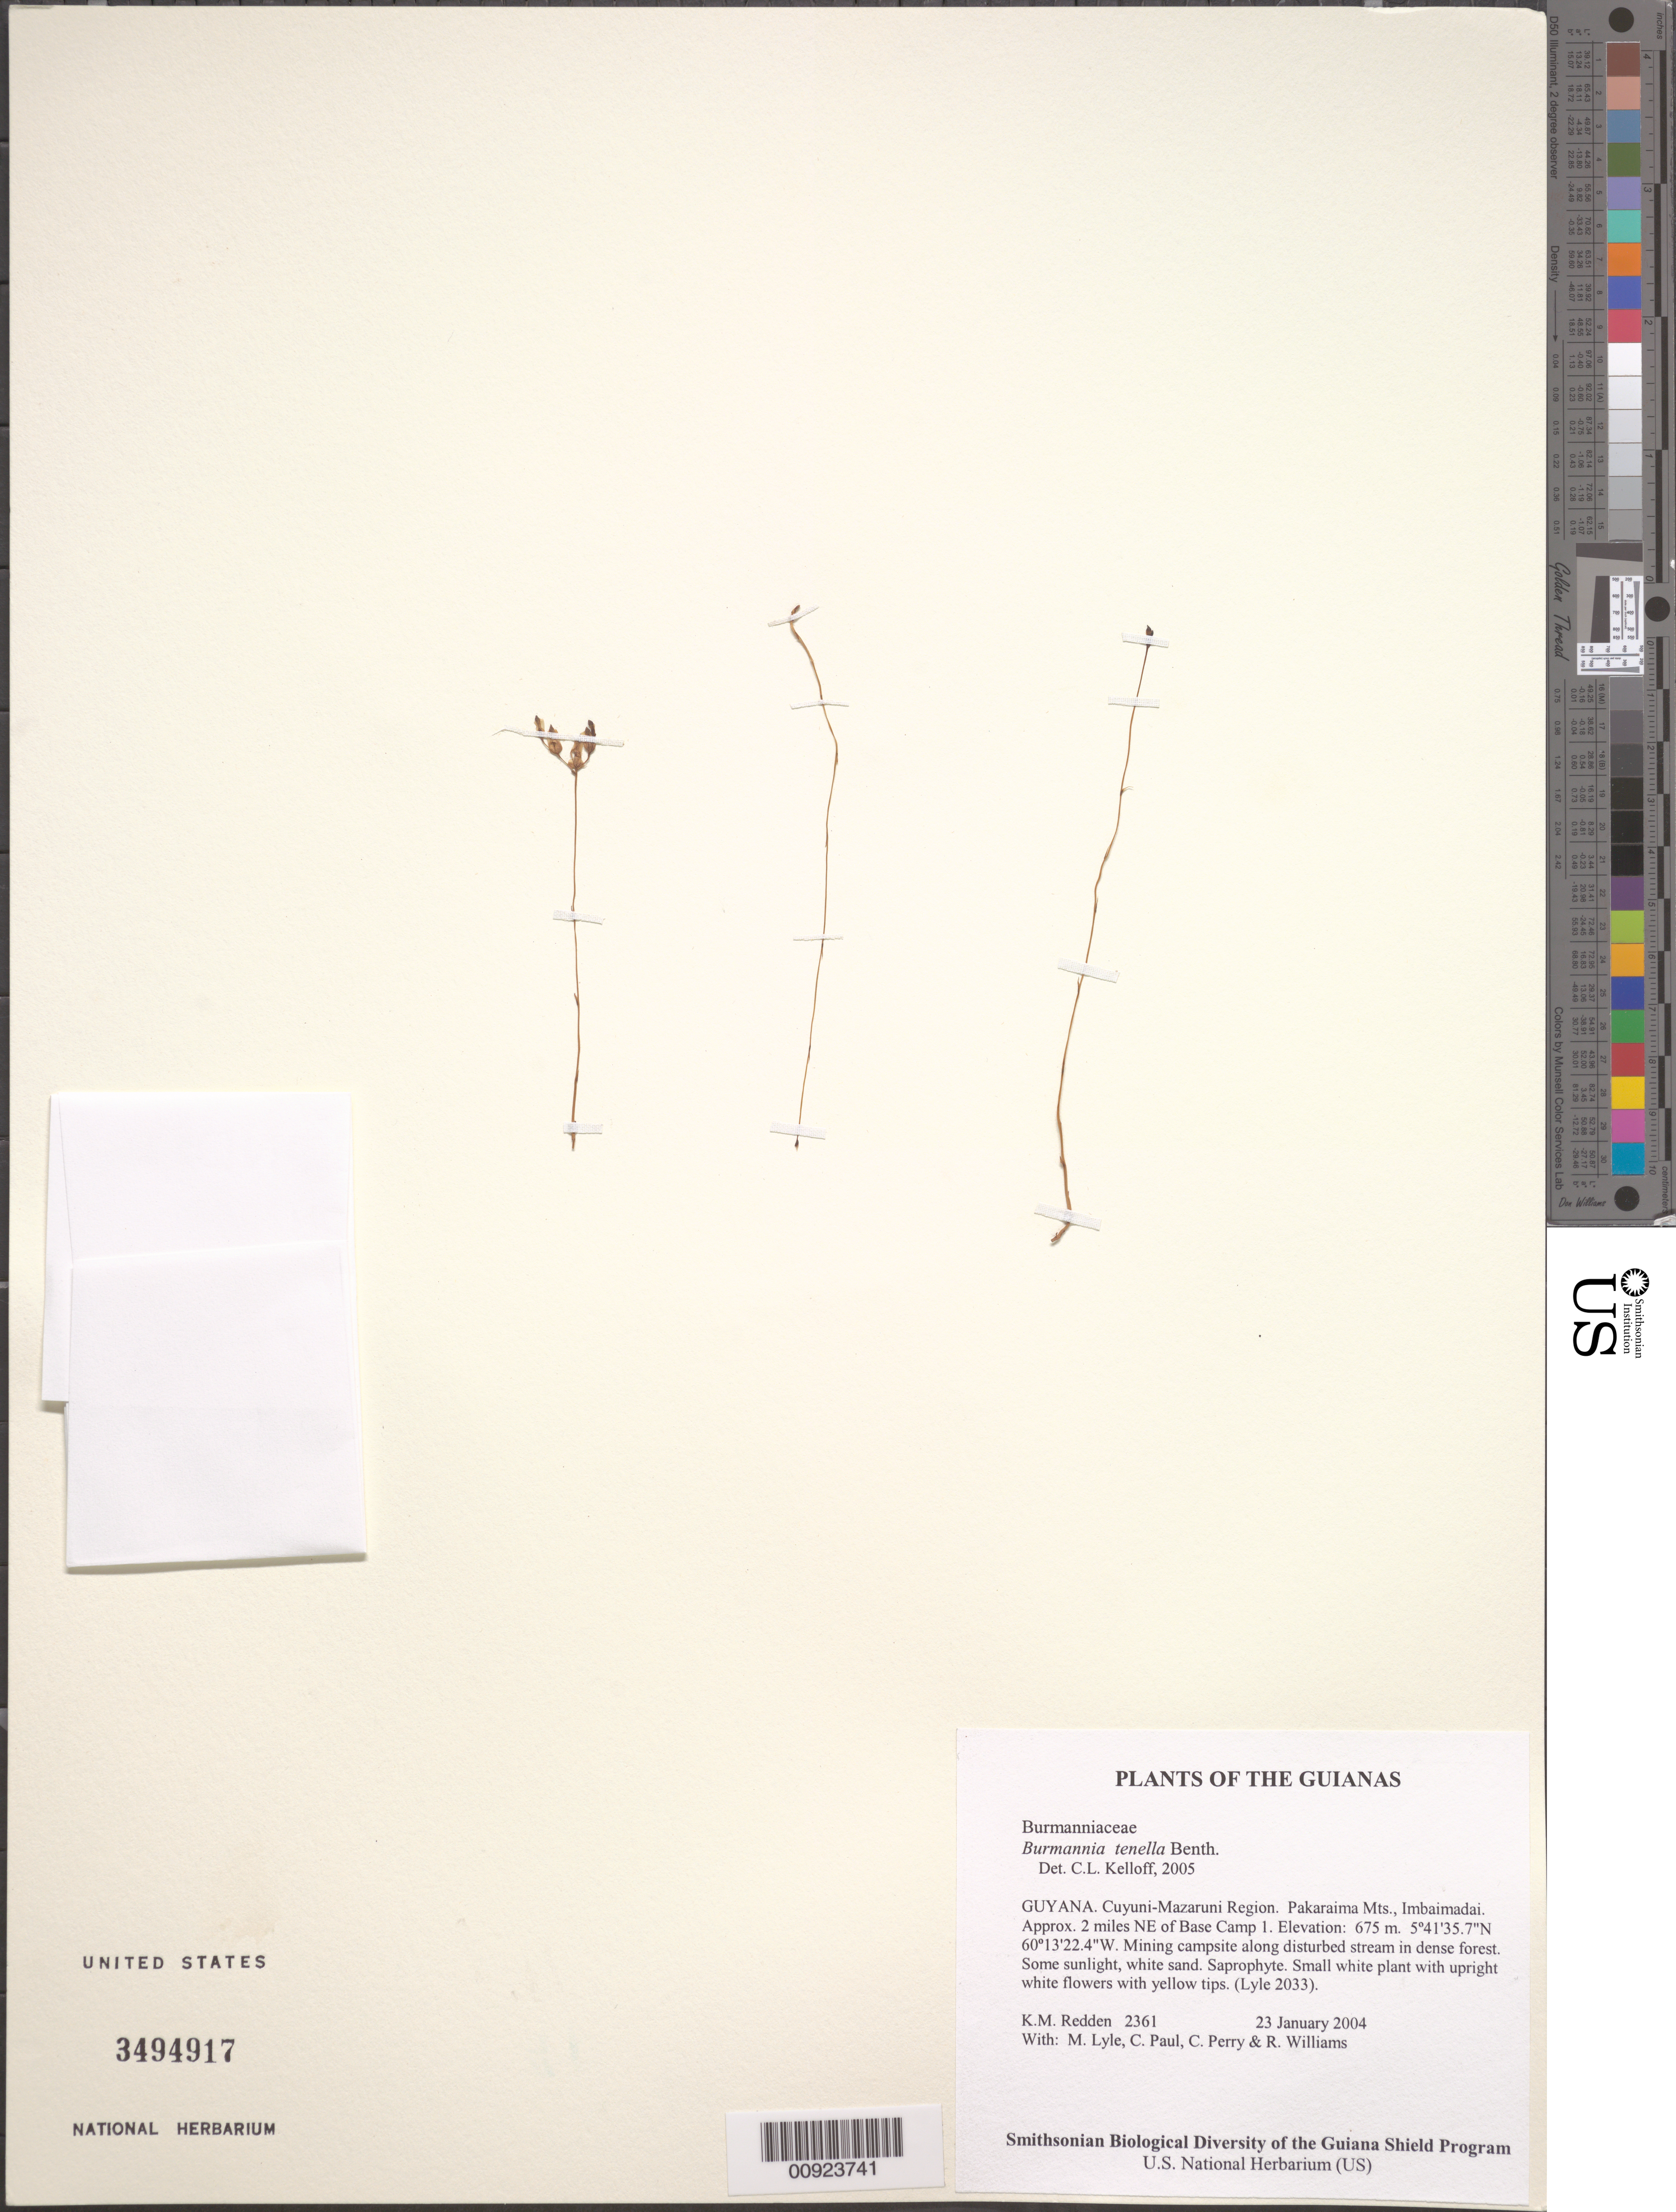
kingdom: Plantae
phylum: Tracheophyta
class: Liliopsida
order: Dioscoreales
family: Burmanniaceae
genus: Burmannia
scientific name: Burmannia tenella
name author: Benth.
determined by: Kelloff, Carol L., (US), Smithsonian Institution - National Museum of Natural History (UNITED STATES)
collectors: K. M. Redden, M. Lyle, C. Paul, C. Perry & R. Williams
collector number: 2361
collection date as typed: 23 January 2004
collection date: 2004-01-23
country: Guyana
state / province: Cuyuni-Mazaruni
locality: Pakaraima Mts., Imbaimadai. Approx. 2 miles NE of Base Camp 1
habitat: Mining campsite along disturbed stream in dense forest. Some sunlight, white sand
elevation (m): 675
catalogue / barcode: US 3494917